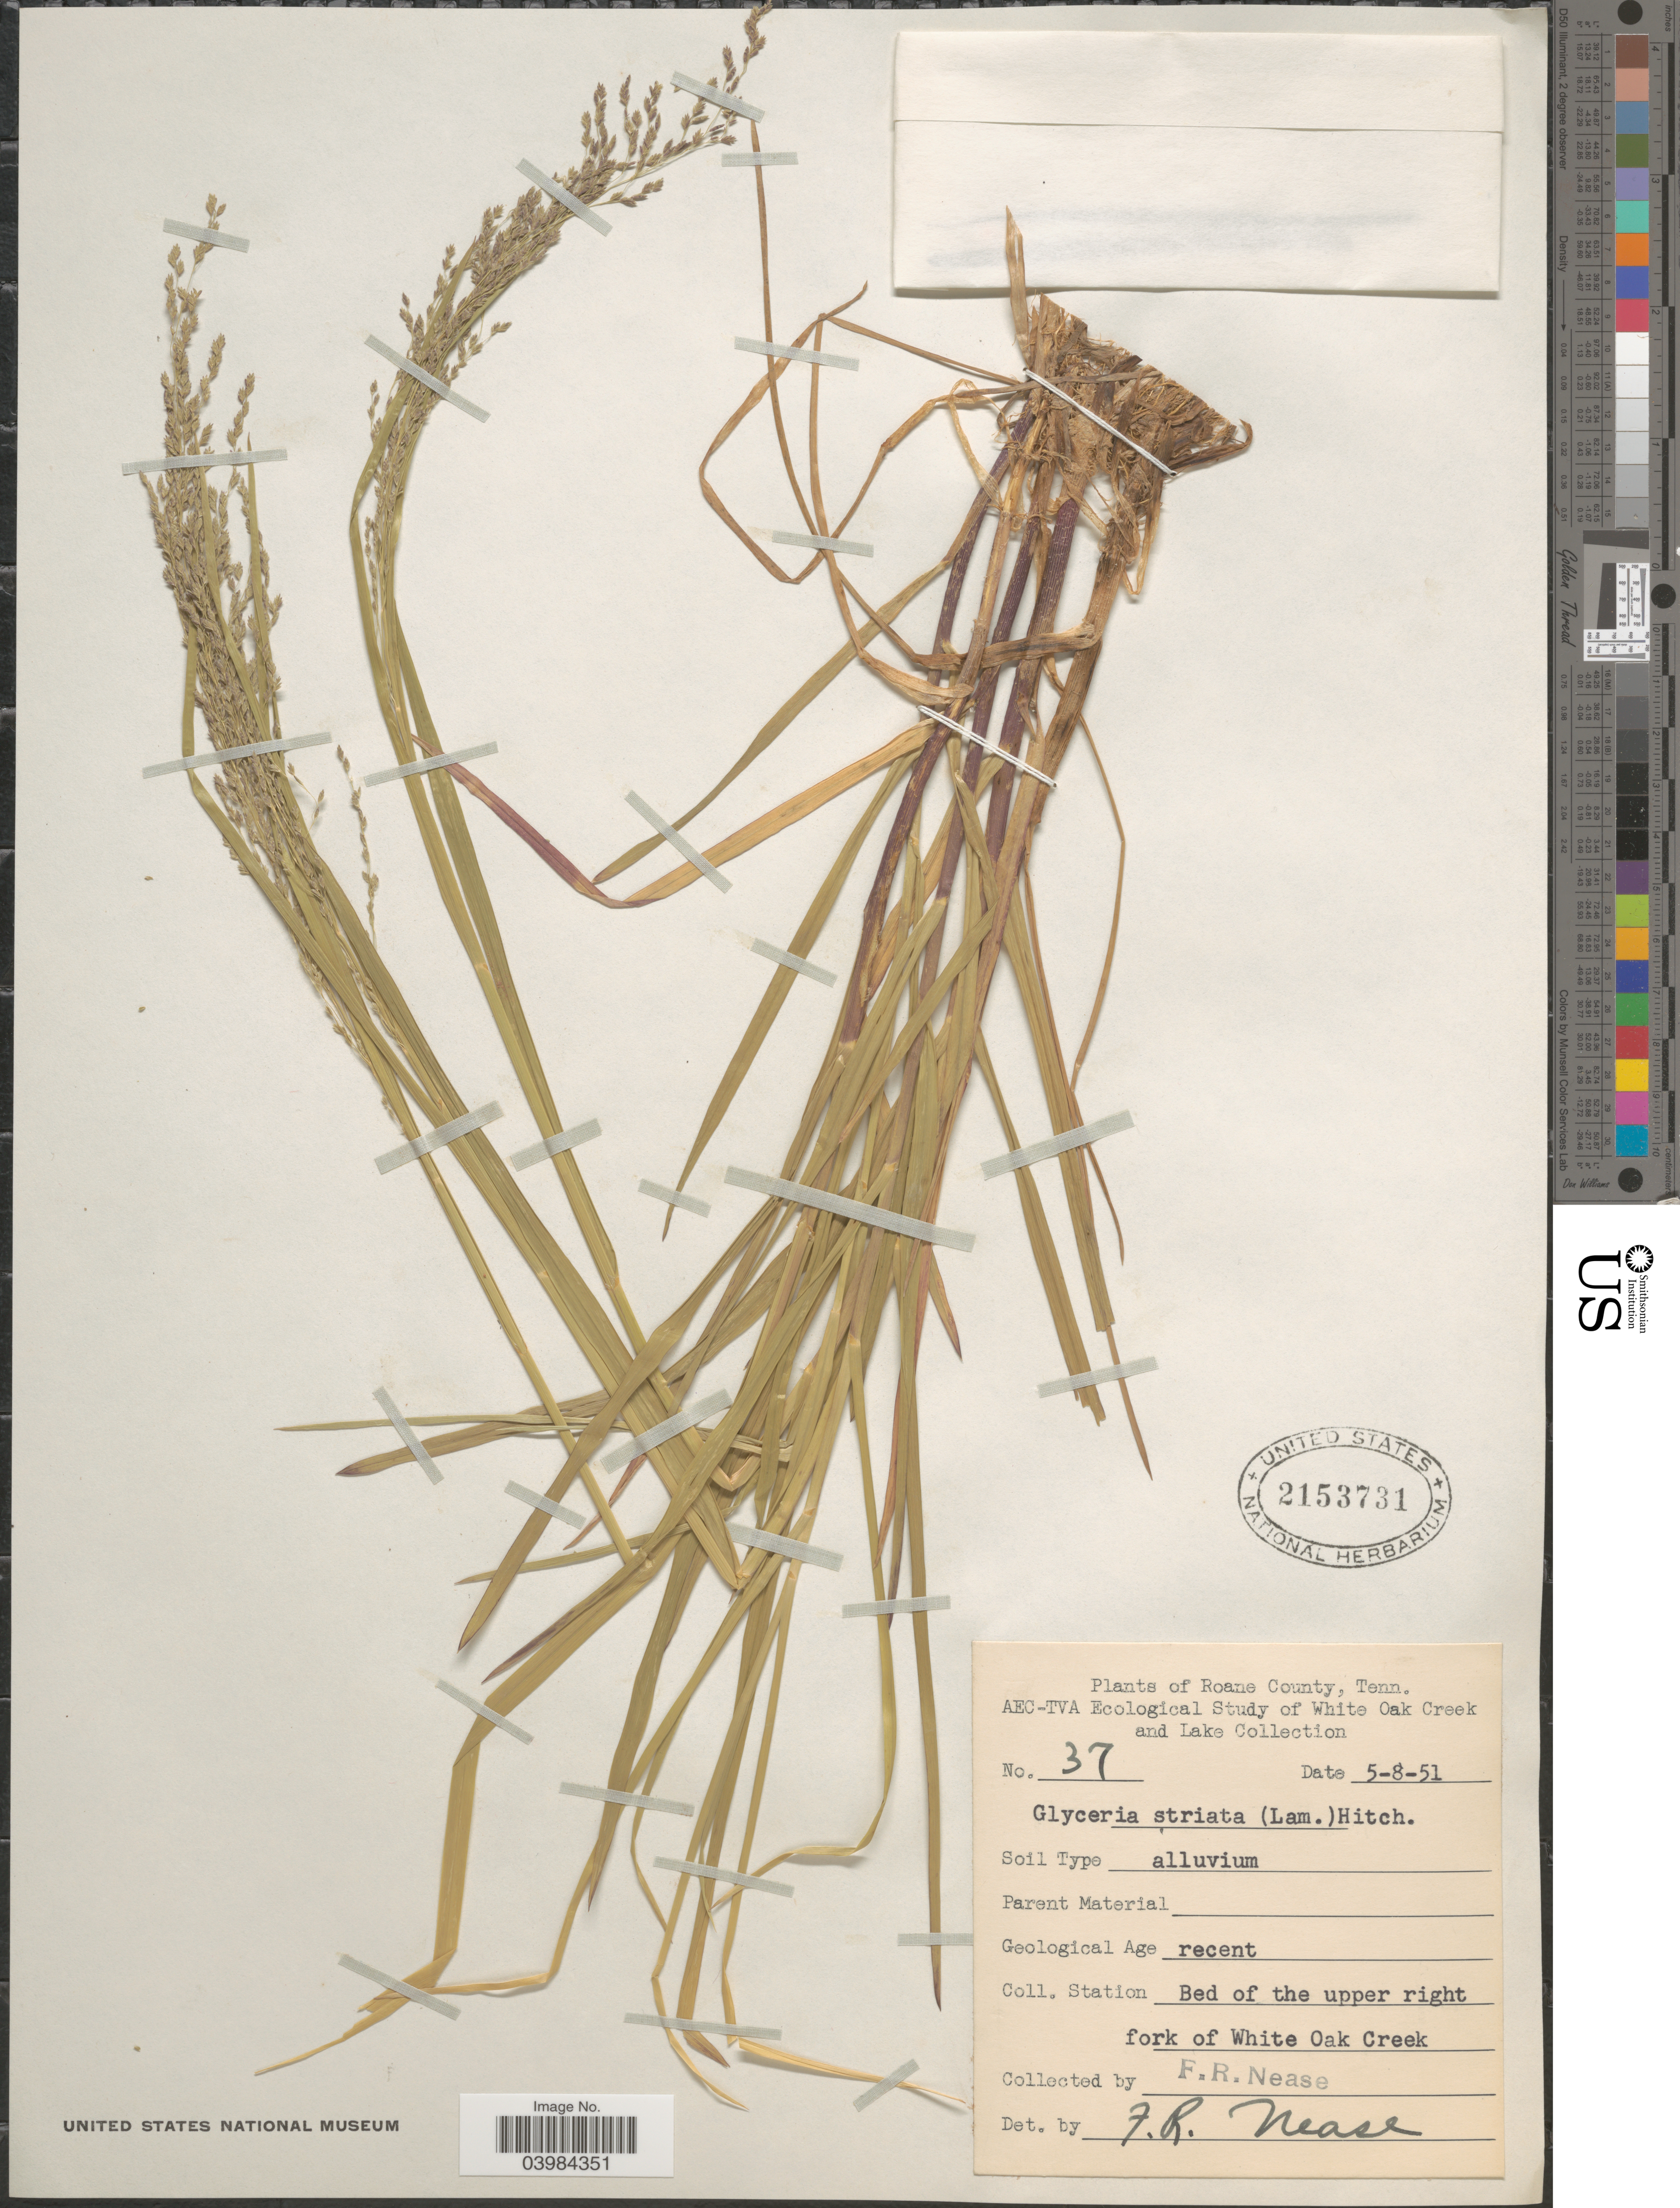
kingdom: Plantae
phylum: Tracheophyta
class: Liliopsida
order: Poales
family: Poaceae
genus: Glyceria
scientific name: Glyceria striata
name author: (Lam.) Hitchc.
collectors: F. Nease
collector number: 37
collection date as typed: Transcribed d/m/y: 8/5/51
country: United States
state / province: Tennessee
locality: Roane County. Station Bed of the upper right fork of White Oak Creek.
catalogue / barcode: US 2153731